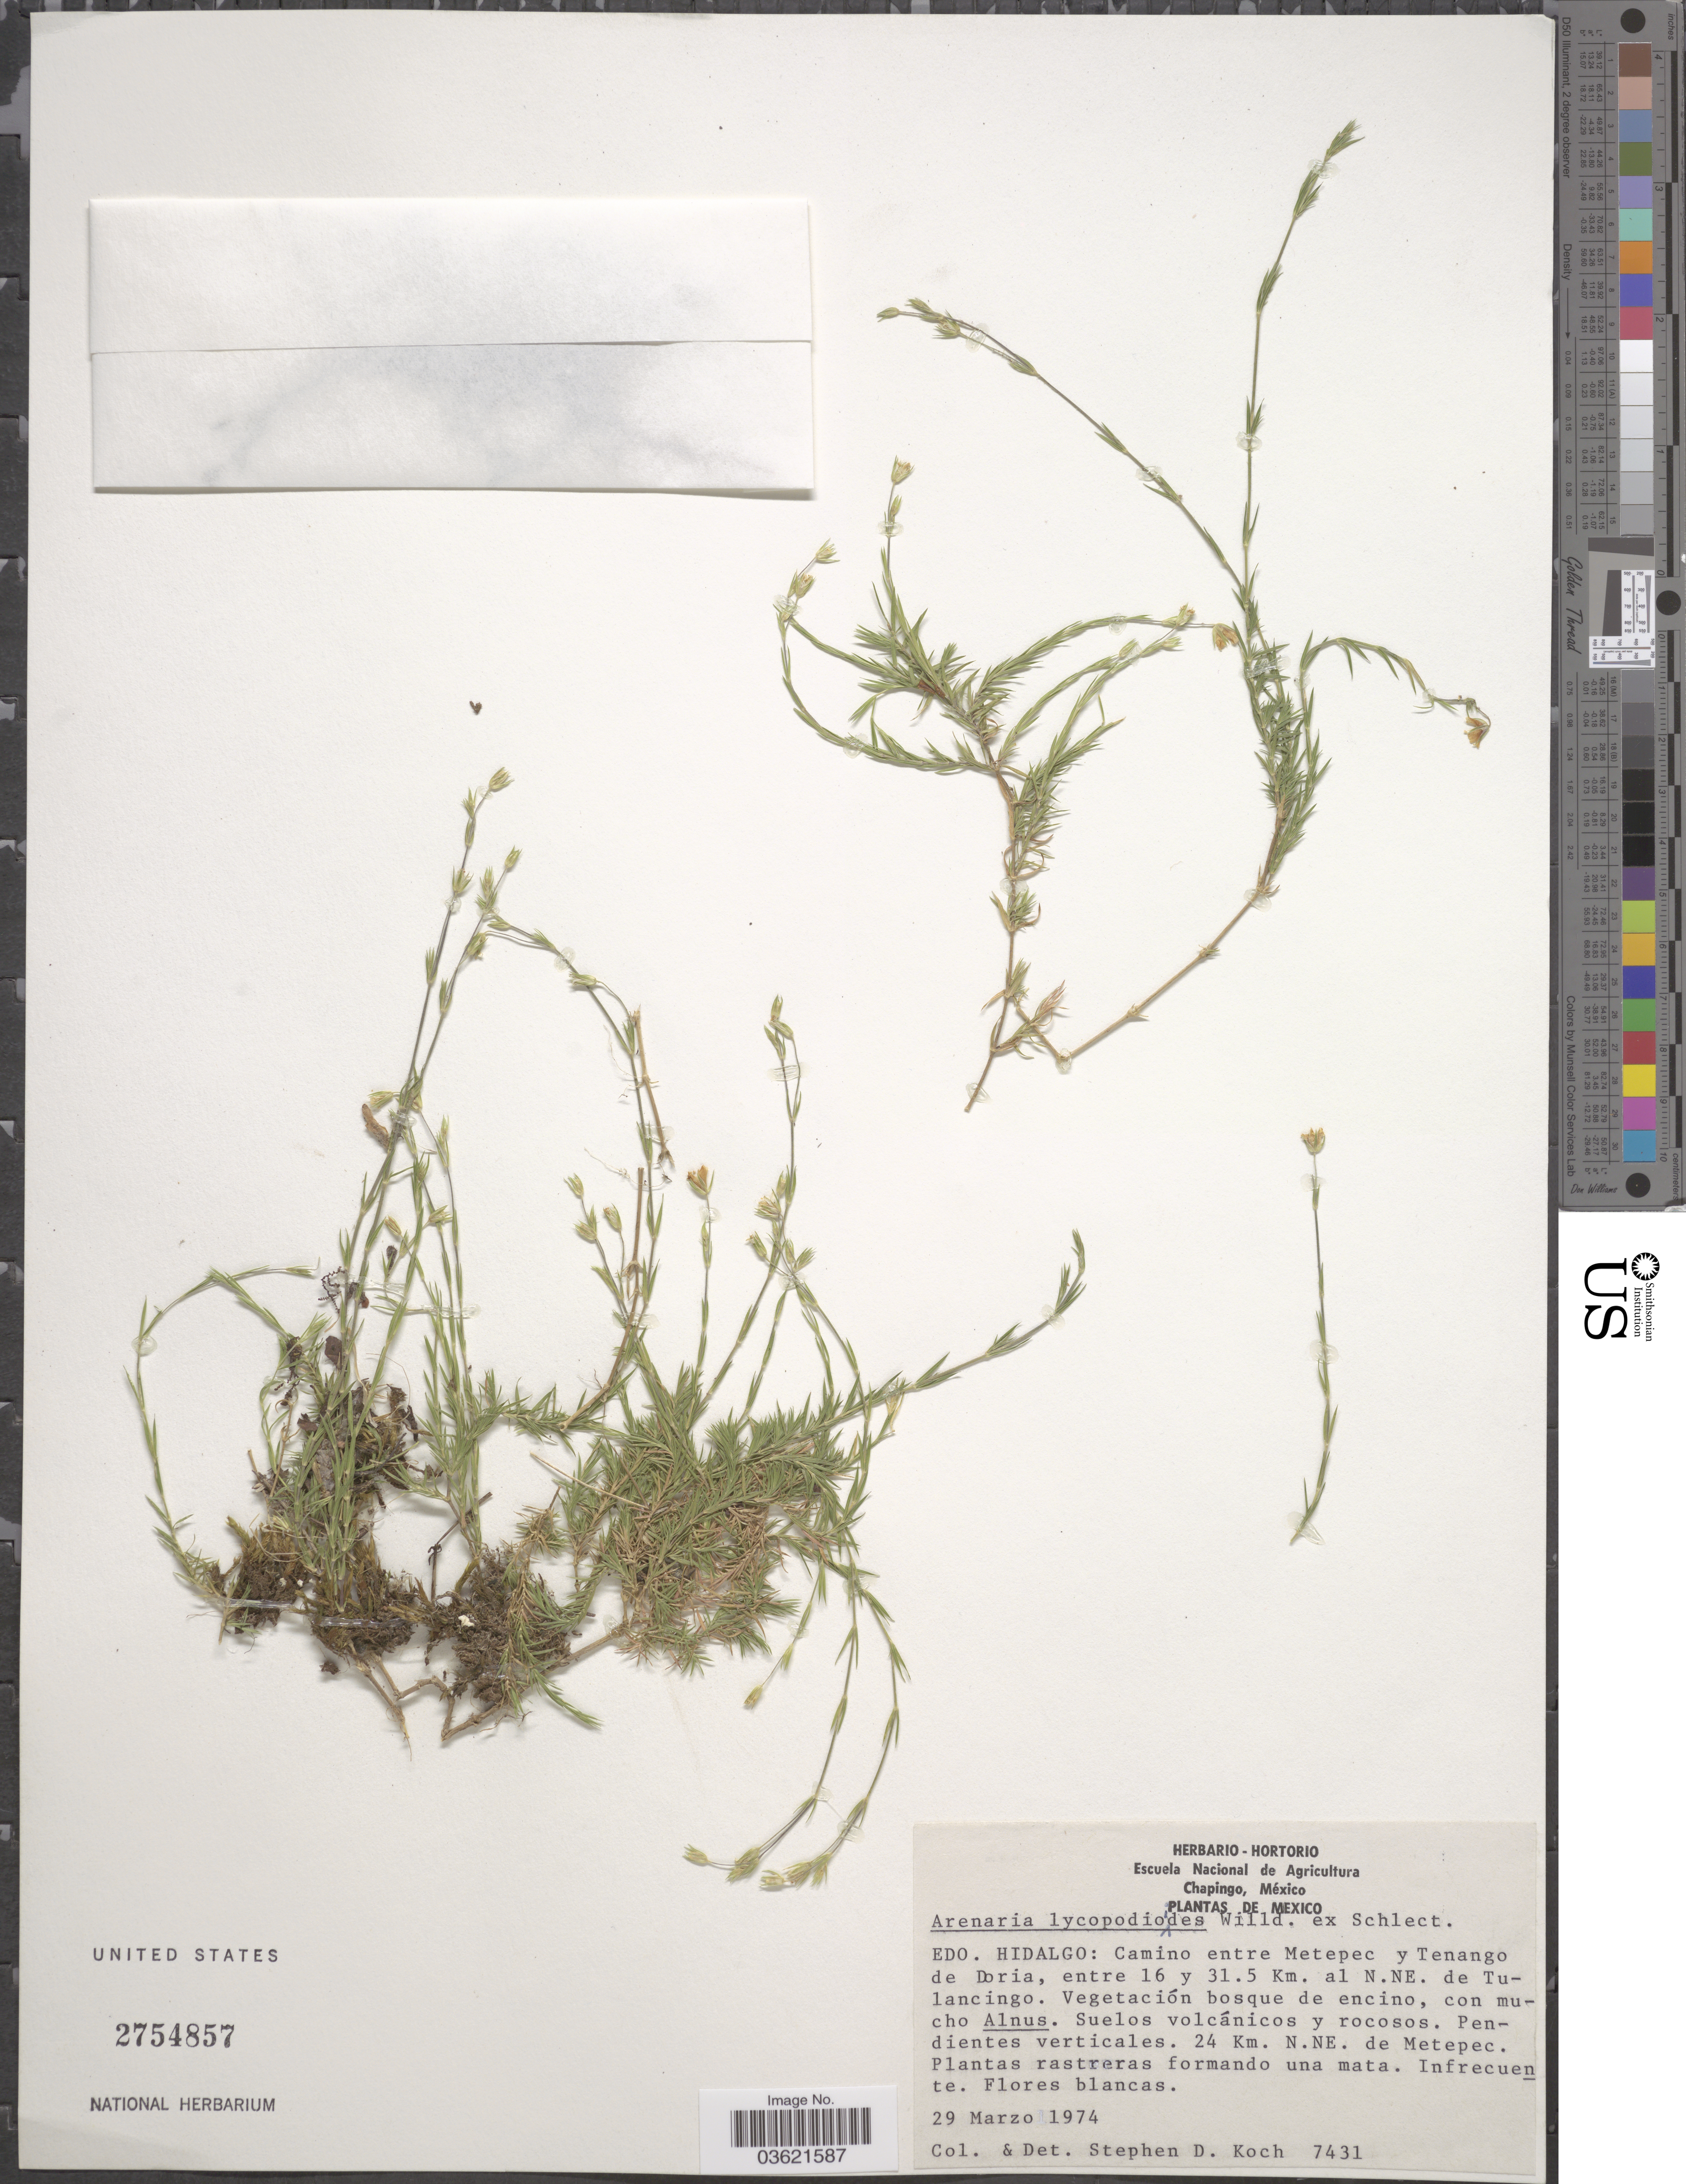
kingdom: Plantae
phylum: Tracheophyta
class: Magnoliopsida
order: Caryophyllales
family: Caryophyllaceae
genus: Arenaria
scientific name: Arenaria lycopodioides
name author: Willd. ex Schltdl.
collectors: S. D. Koch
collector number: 7431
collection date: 1974-03-29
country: Mexico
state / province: Hidalgo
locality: Camino entre Metepec y Tenango de Doria, entre 16 y 31.5 Km. al N.NE. de Tulancingo. 24 Km. N.NE. de Metepec.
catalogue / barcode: US 2754857